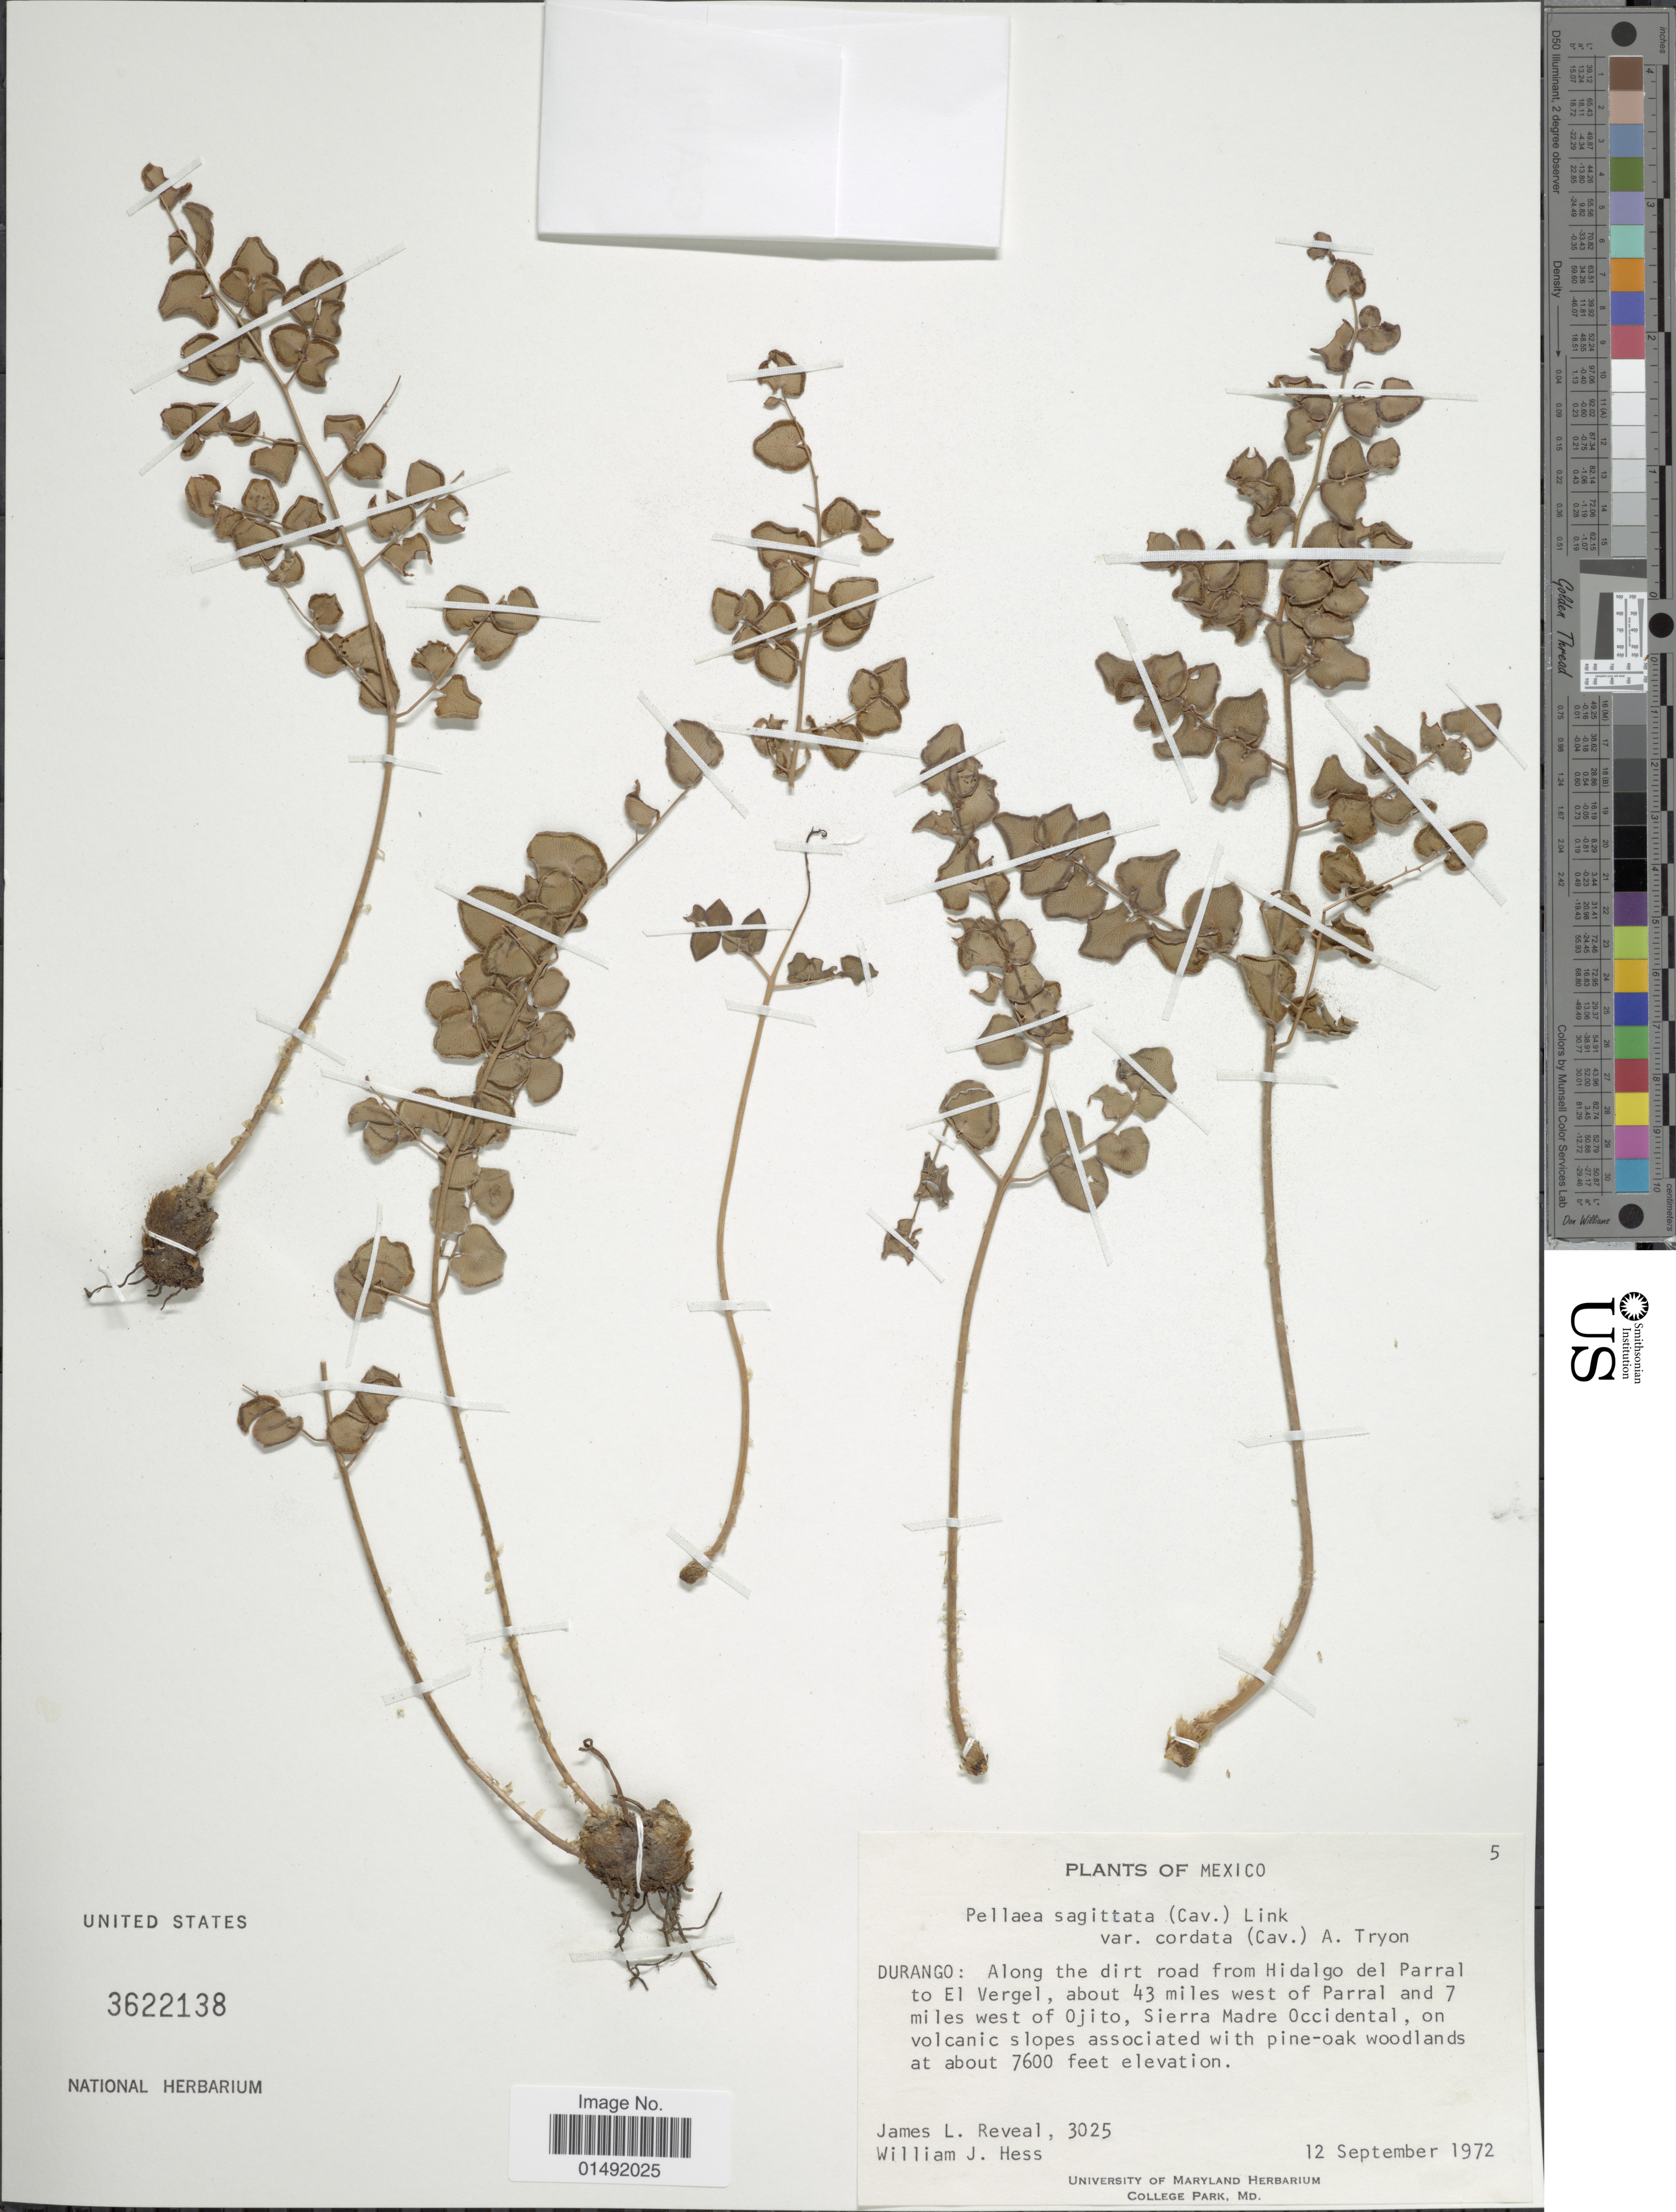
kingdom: Plantae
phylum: Tracheophyta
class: Polypodiopsida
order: Polypodiales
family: Pteridaceae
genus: Pellaea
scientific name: Pellaea sagittata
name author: (Cav.) Link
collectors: J. L. Reveal & W. Hess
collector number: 3025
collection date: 1972-09-12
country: Mexico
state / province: Durango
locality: Along the dirt road from Hidalgo del Parral to El Vergel, about 43 miles west of Parral and 7 miles west of Ojito, Sierra Madre Occidental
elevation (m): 2316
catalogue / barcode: US 3622138